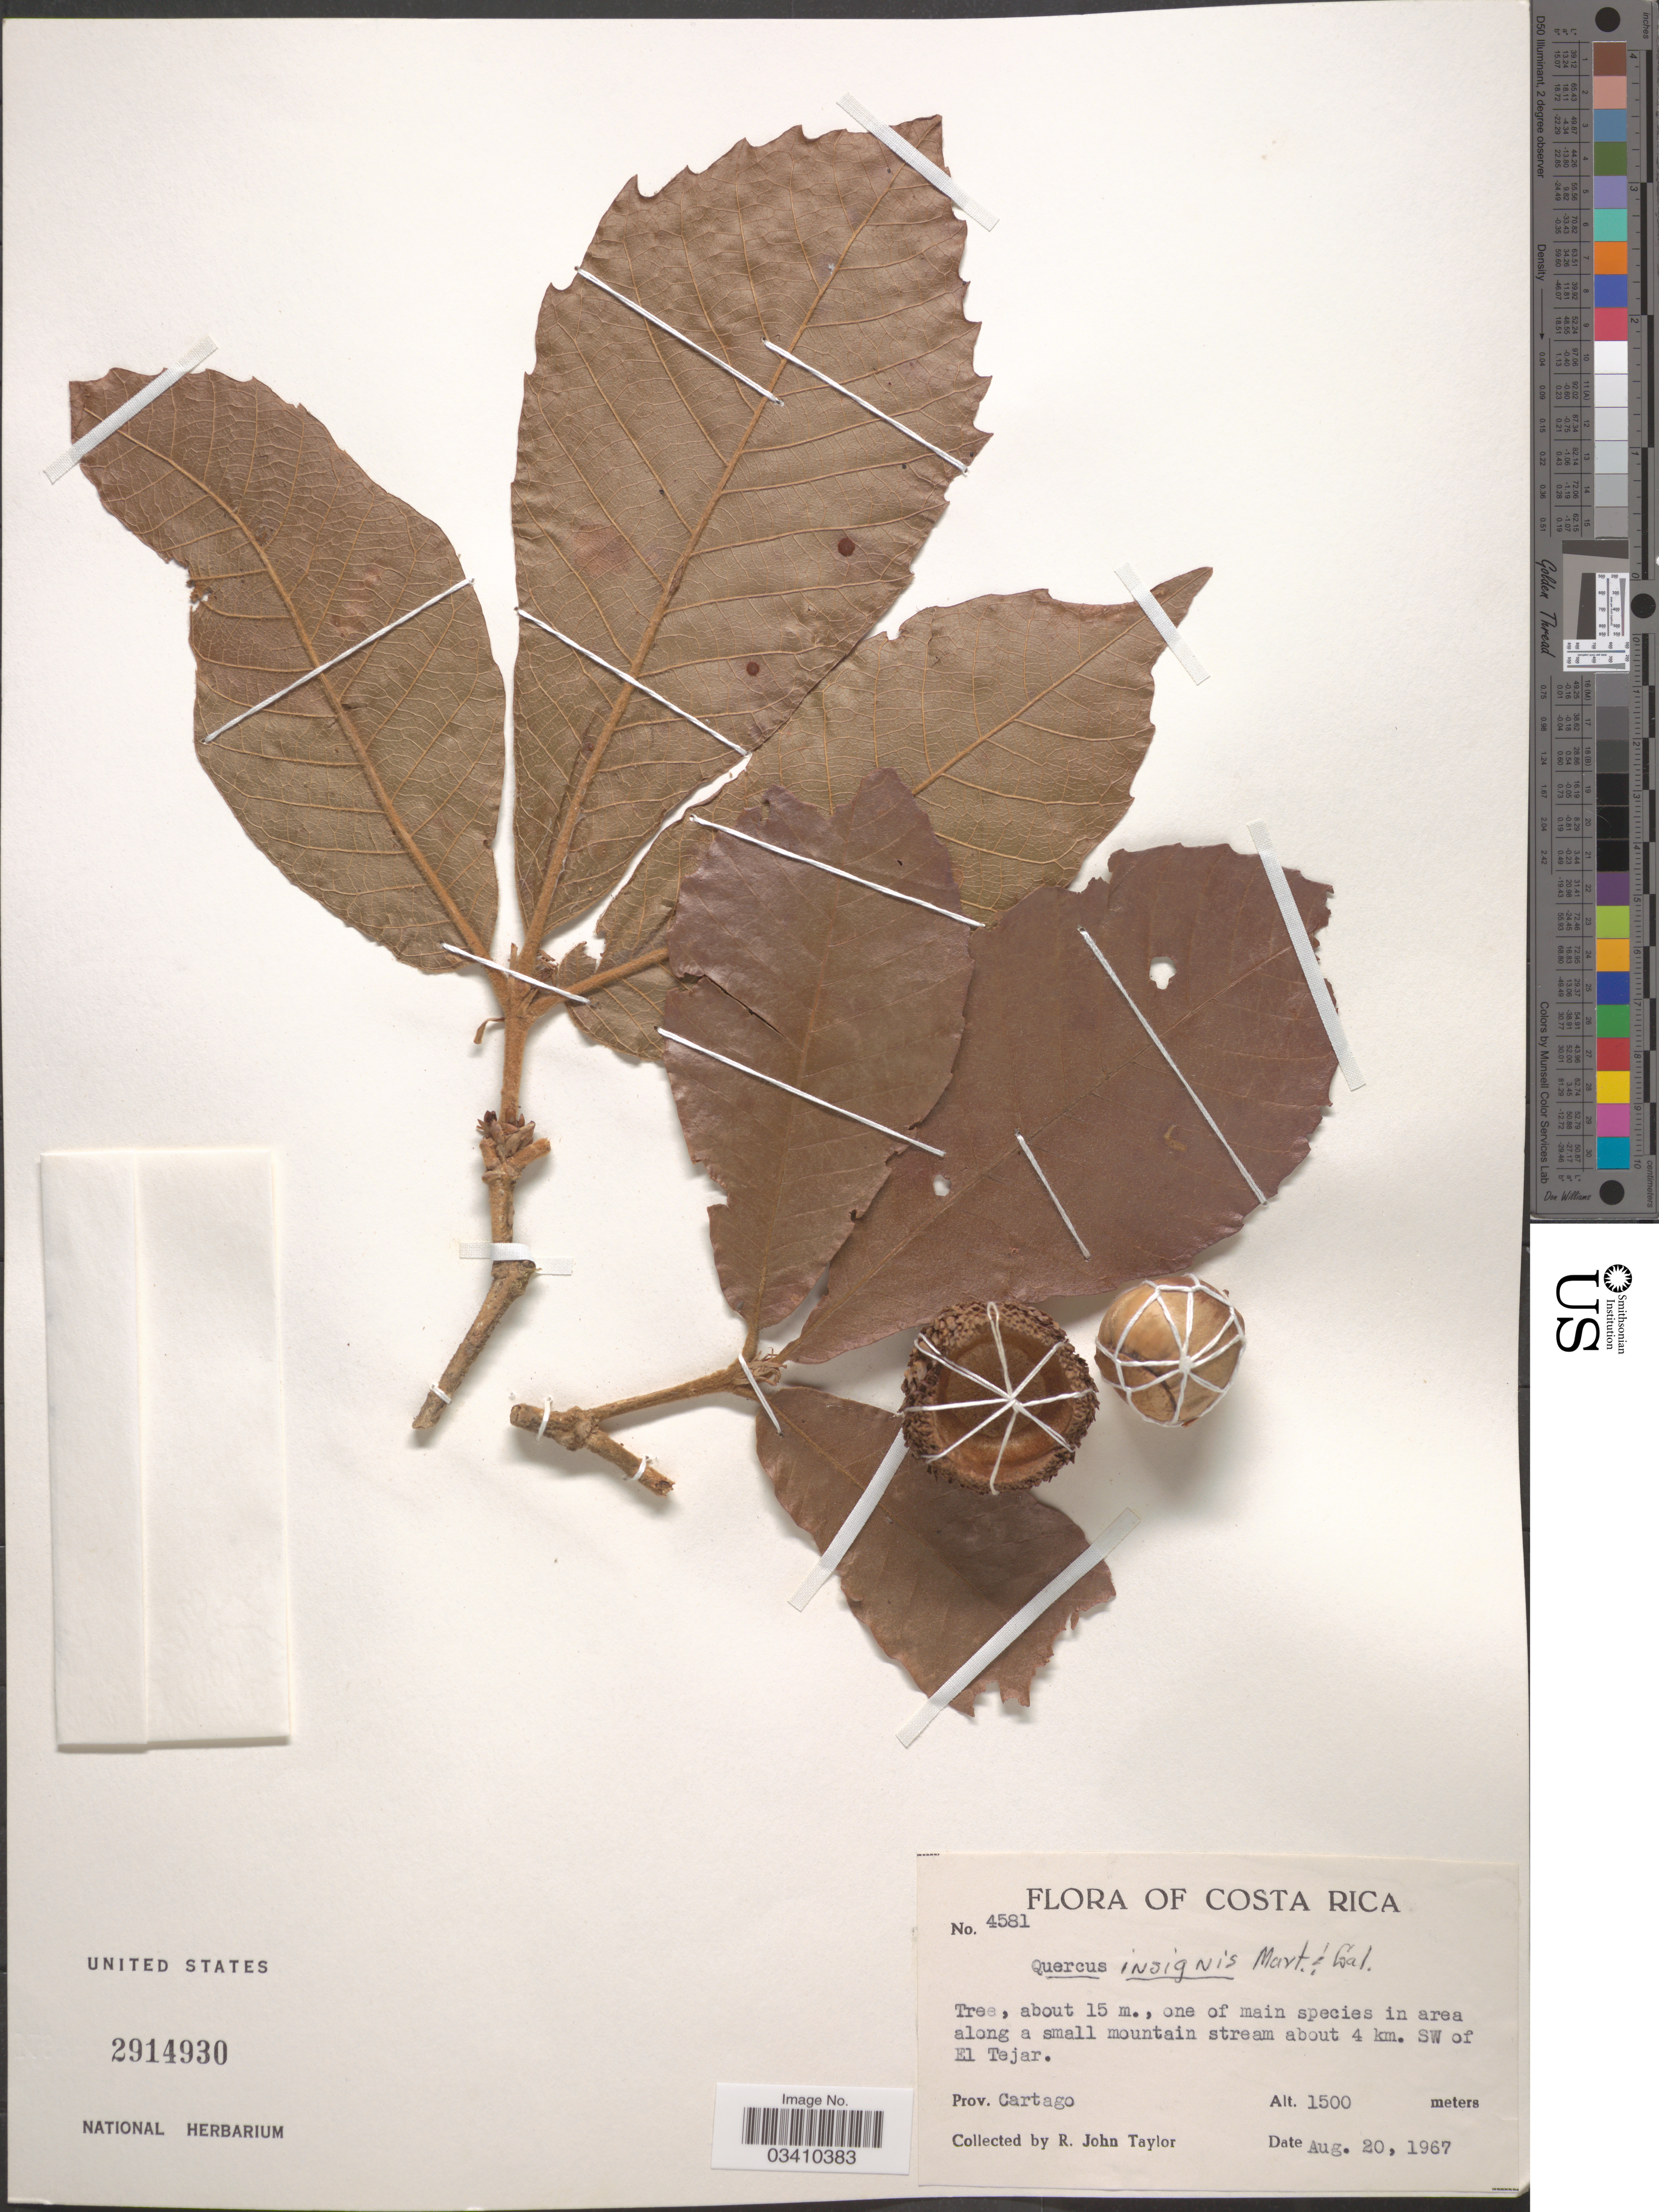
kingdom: Plantae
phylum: Tracheophyta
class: Magnoliopsida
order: Fagales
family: Fagaceae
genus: Quercus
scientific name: Quercus insignis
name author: M. Martens & Galeotti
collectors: R. J. Taylor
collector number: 4581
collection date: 1967-08-20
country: Costa Rica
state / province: Cartago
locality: In area along a small mountain stream about 4 km. SW of El Tejar.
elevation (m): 1500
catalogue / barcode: US 2914930